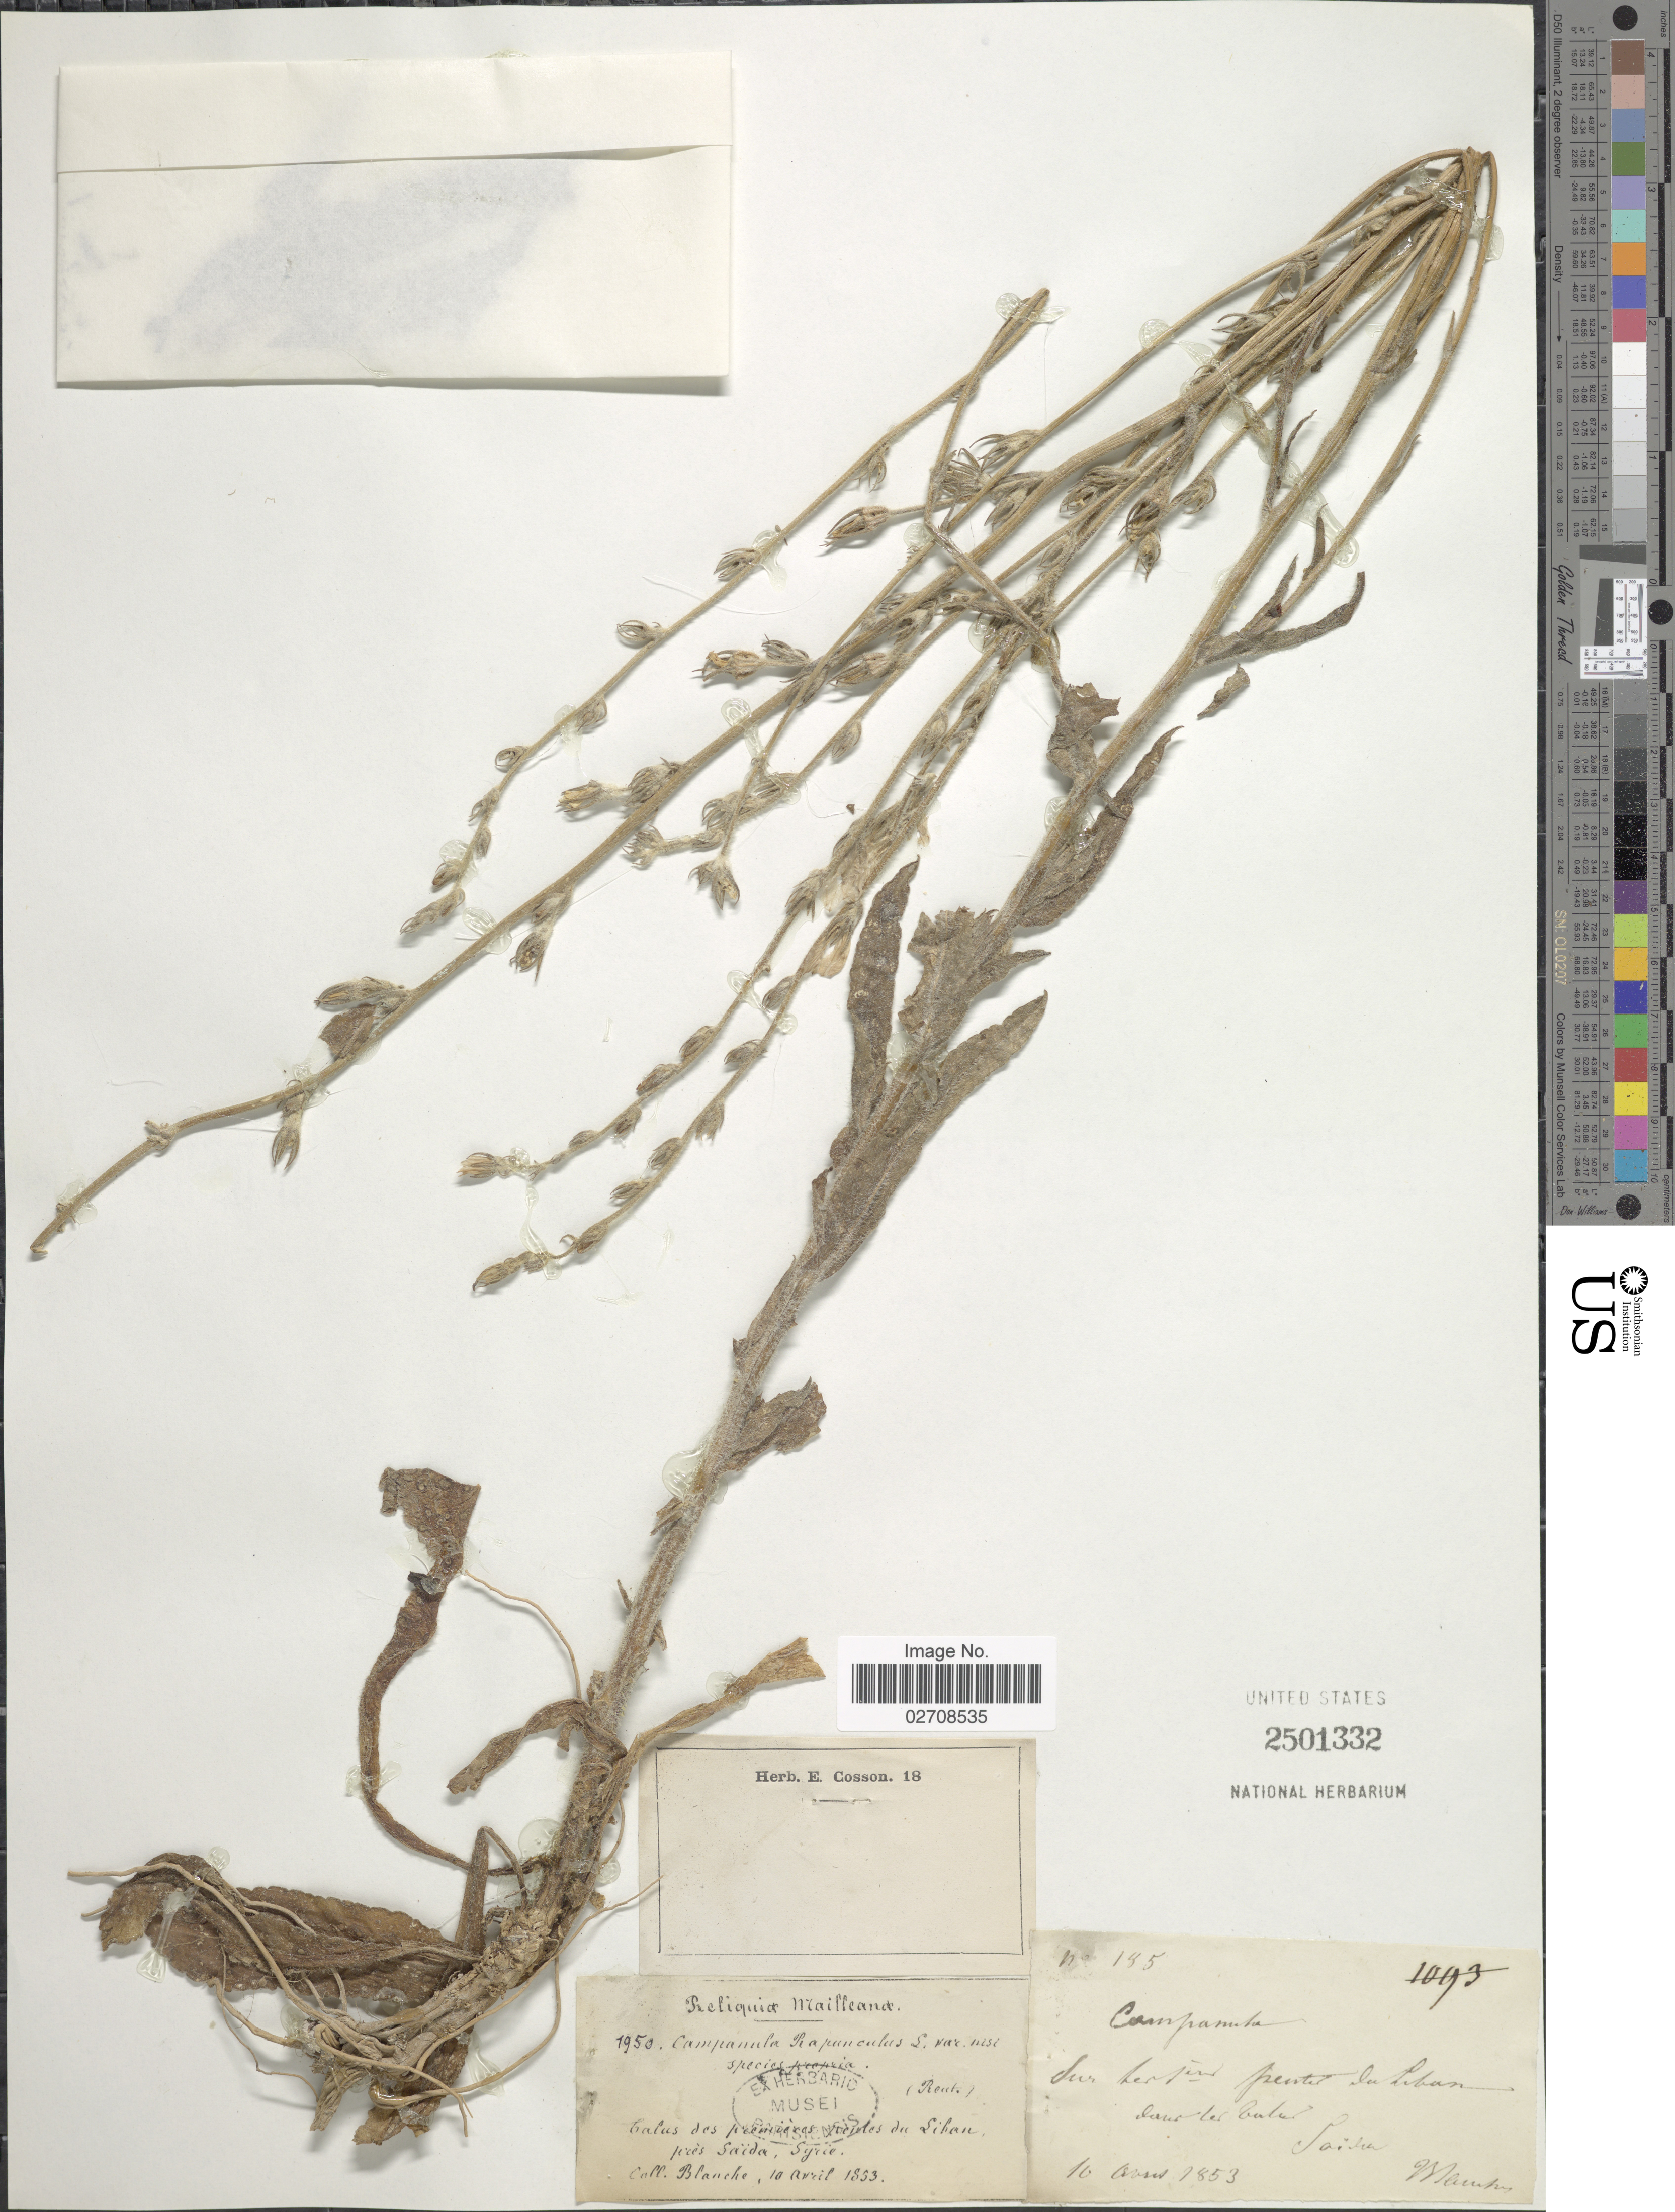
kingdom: Plantae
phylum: Tracheophyta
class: Magnoliopsida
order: Asterales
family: Campanulaceae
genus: Campanula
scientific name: Campanula rapunculoides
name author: L.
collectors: -. Blanche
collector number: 1950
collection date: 1953-04-10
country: Syria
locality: Calus des premaires frentes du Liban, pres Saida, Syrie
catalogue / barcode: US 2501332